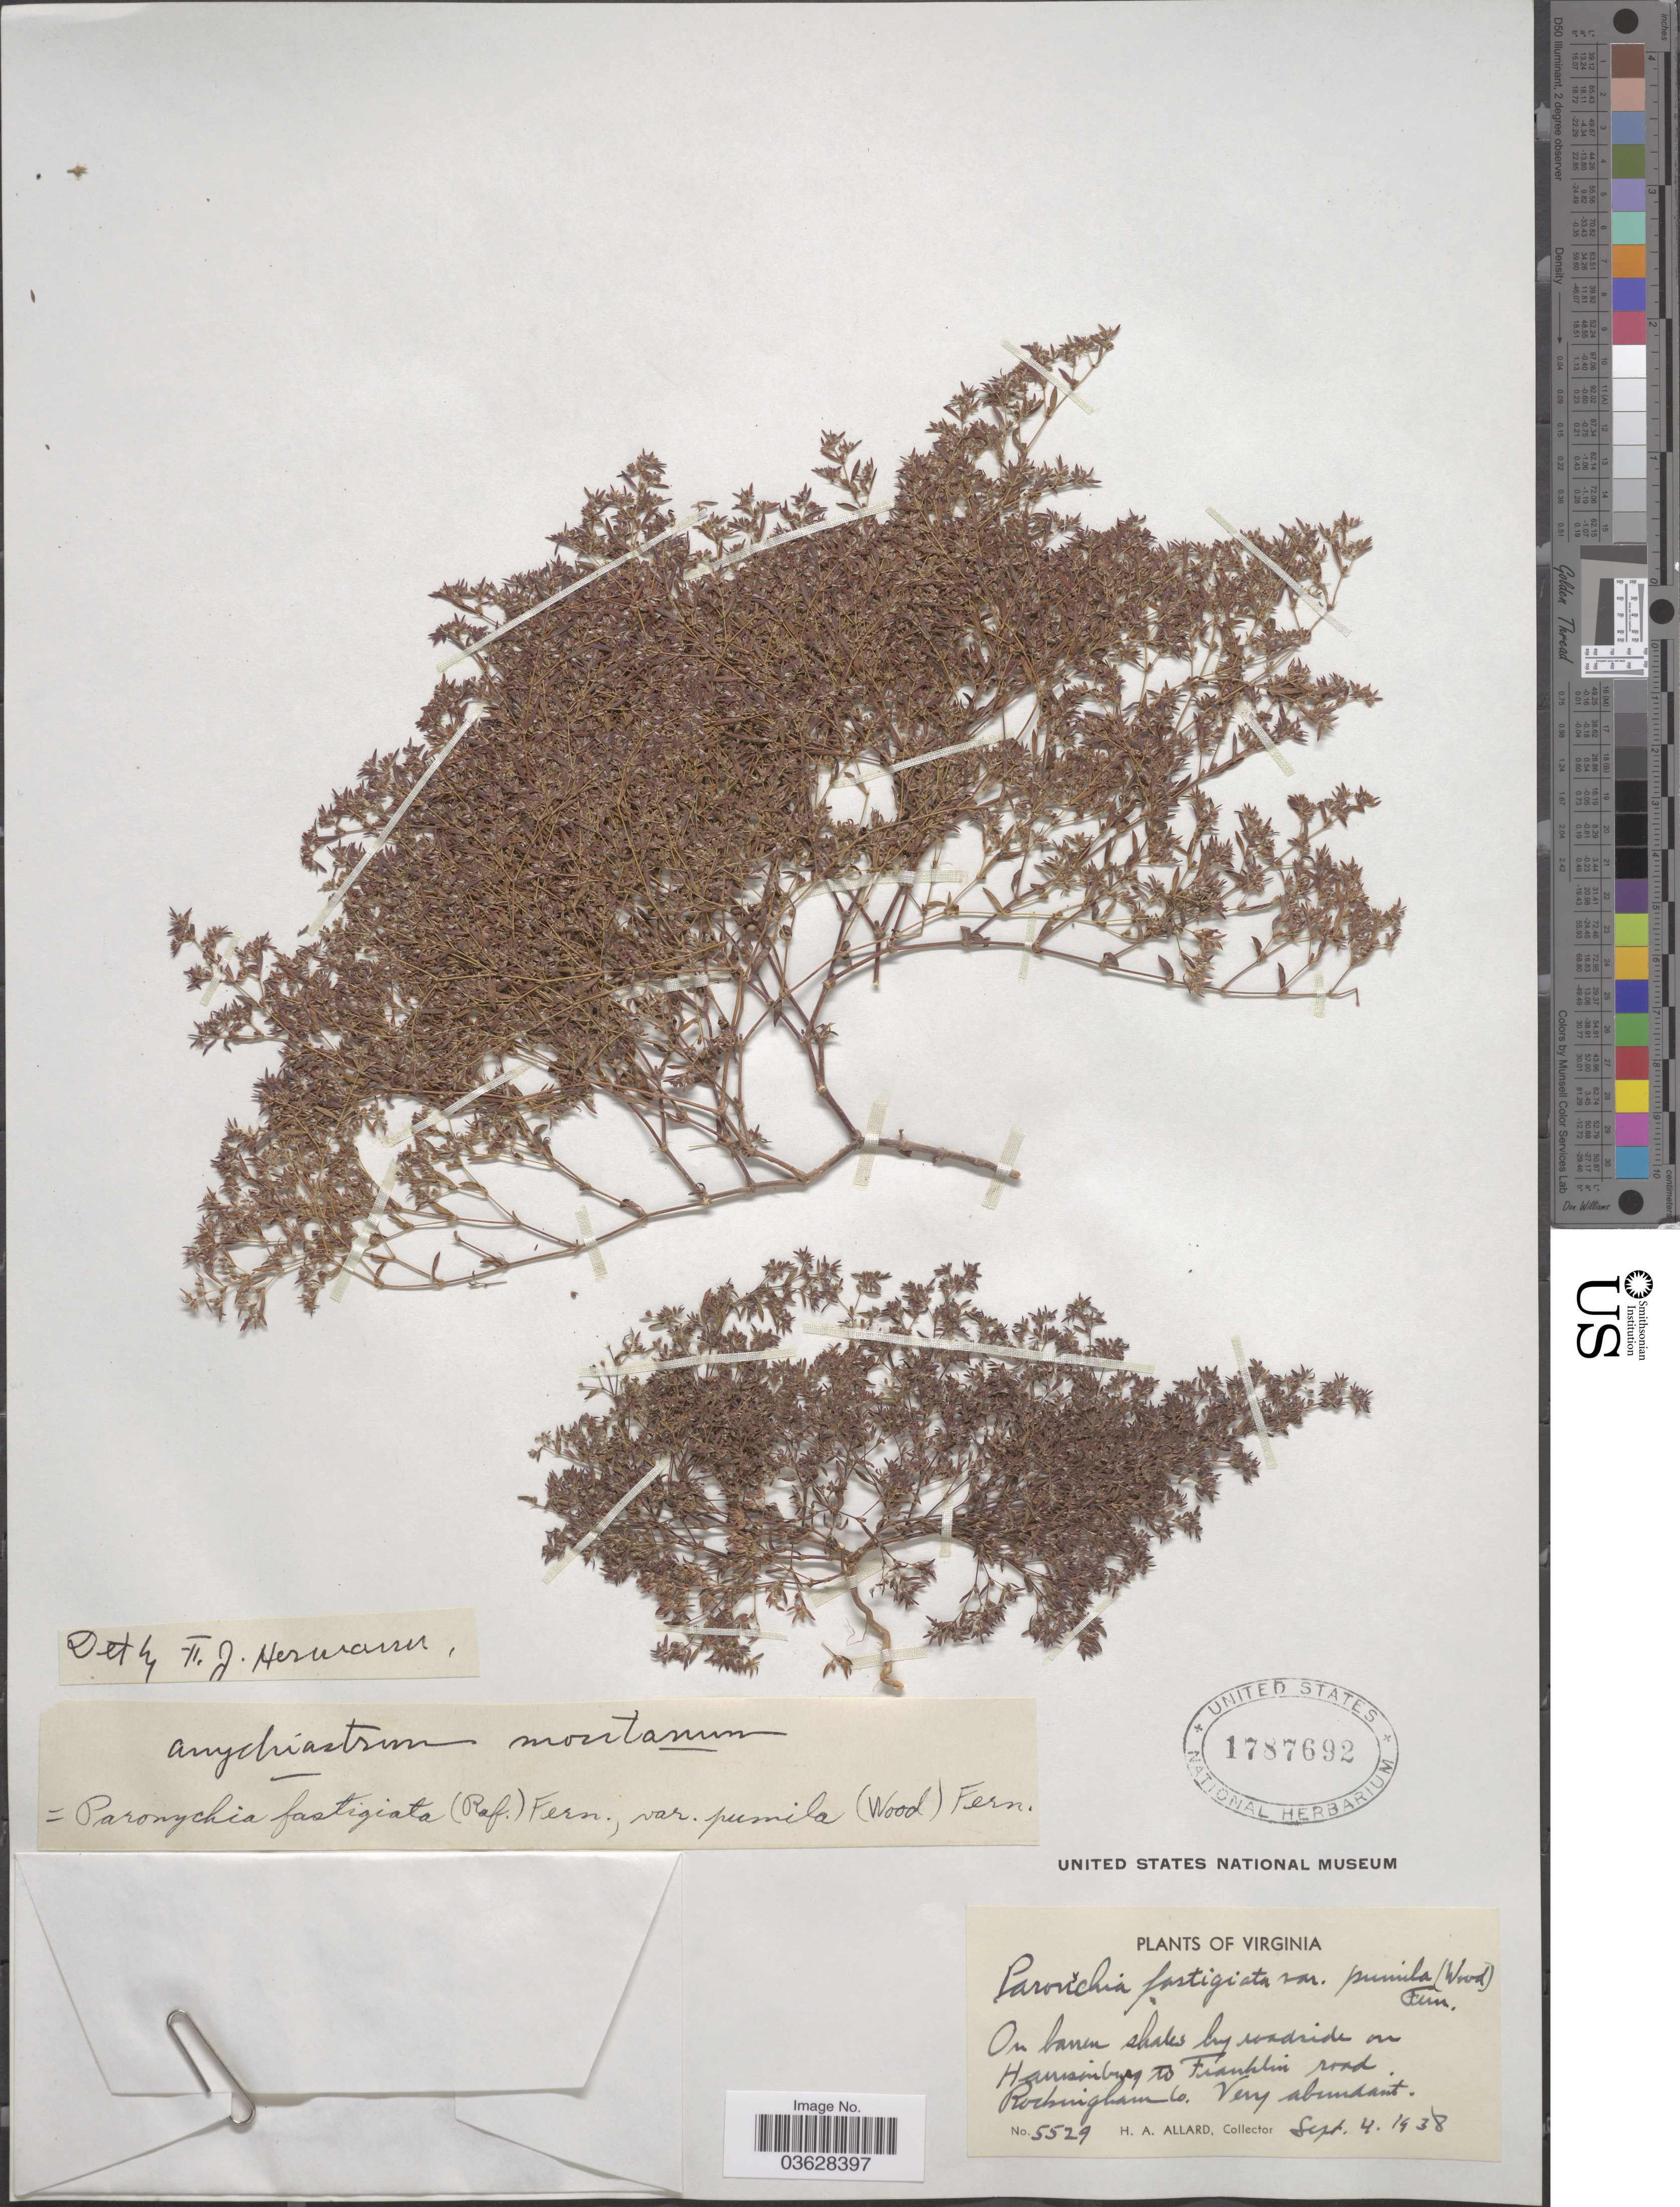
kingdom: Plantae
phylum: Tracheophyta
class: Magnoliopsida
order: Caryophyllales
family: Caryophyllaceae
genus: Paronychia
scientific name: Paronychia fastigiata var. pumila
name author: (Alph. Wood) Fernald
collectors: H. A. Allard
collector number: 5529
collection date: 1938-09-04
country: United States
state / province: Virginia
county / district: Rockingham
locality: Roadside on Harrisonburg to Franklin road, Rockingham Co.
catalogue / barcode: US 1787692